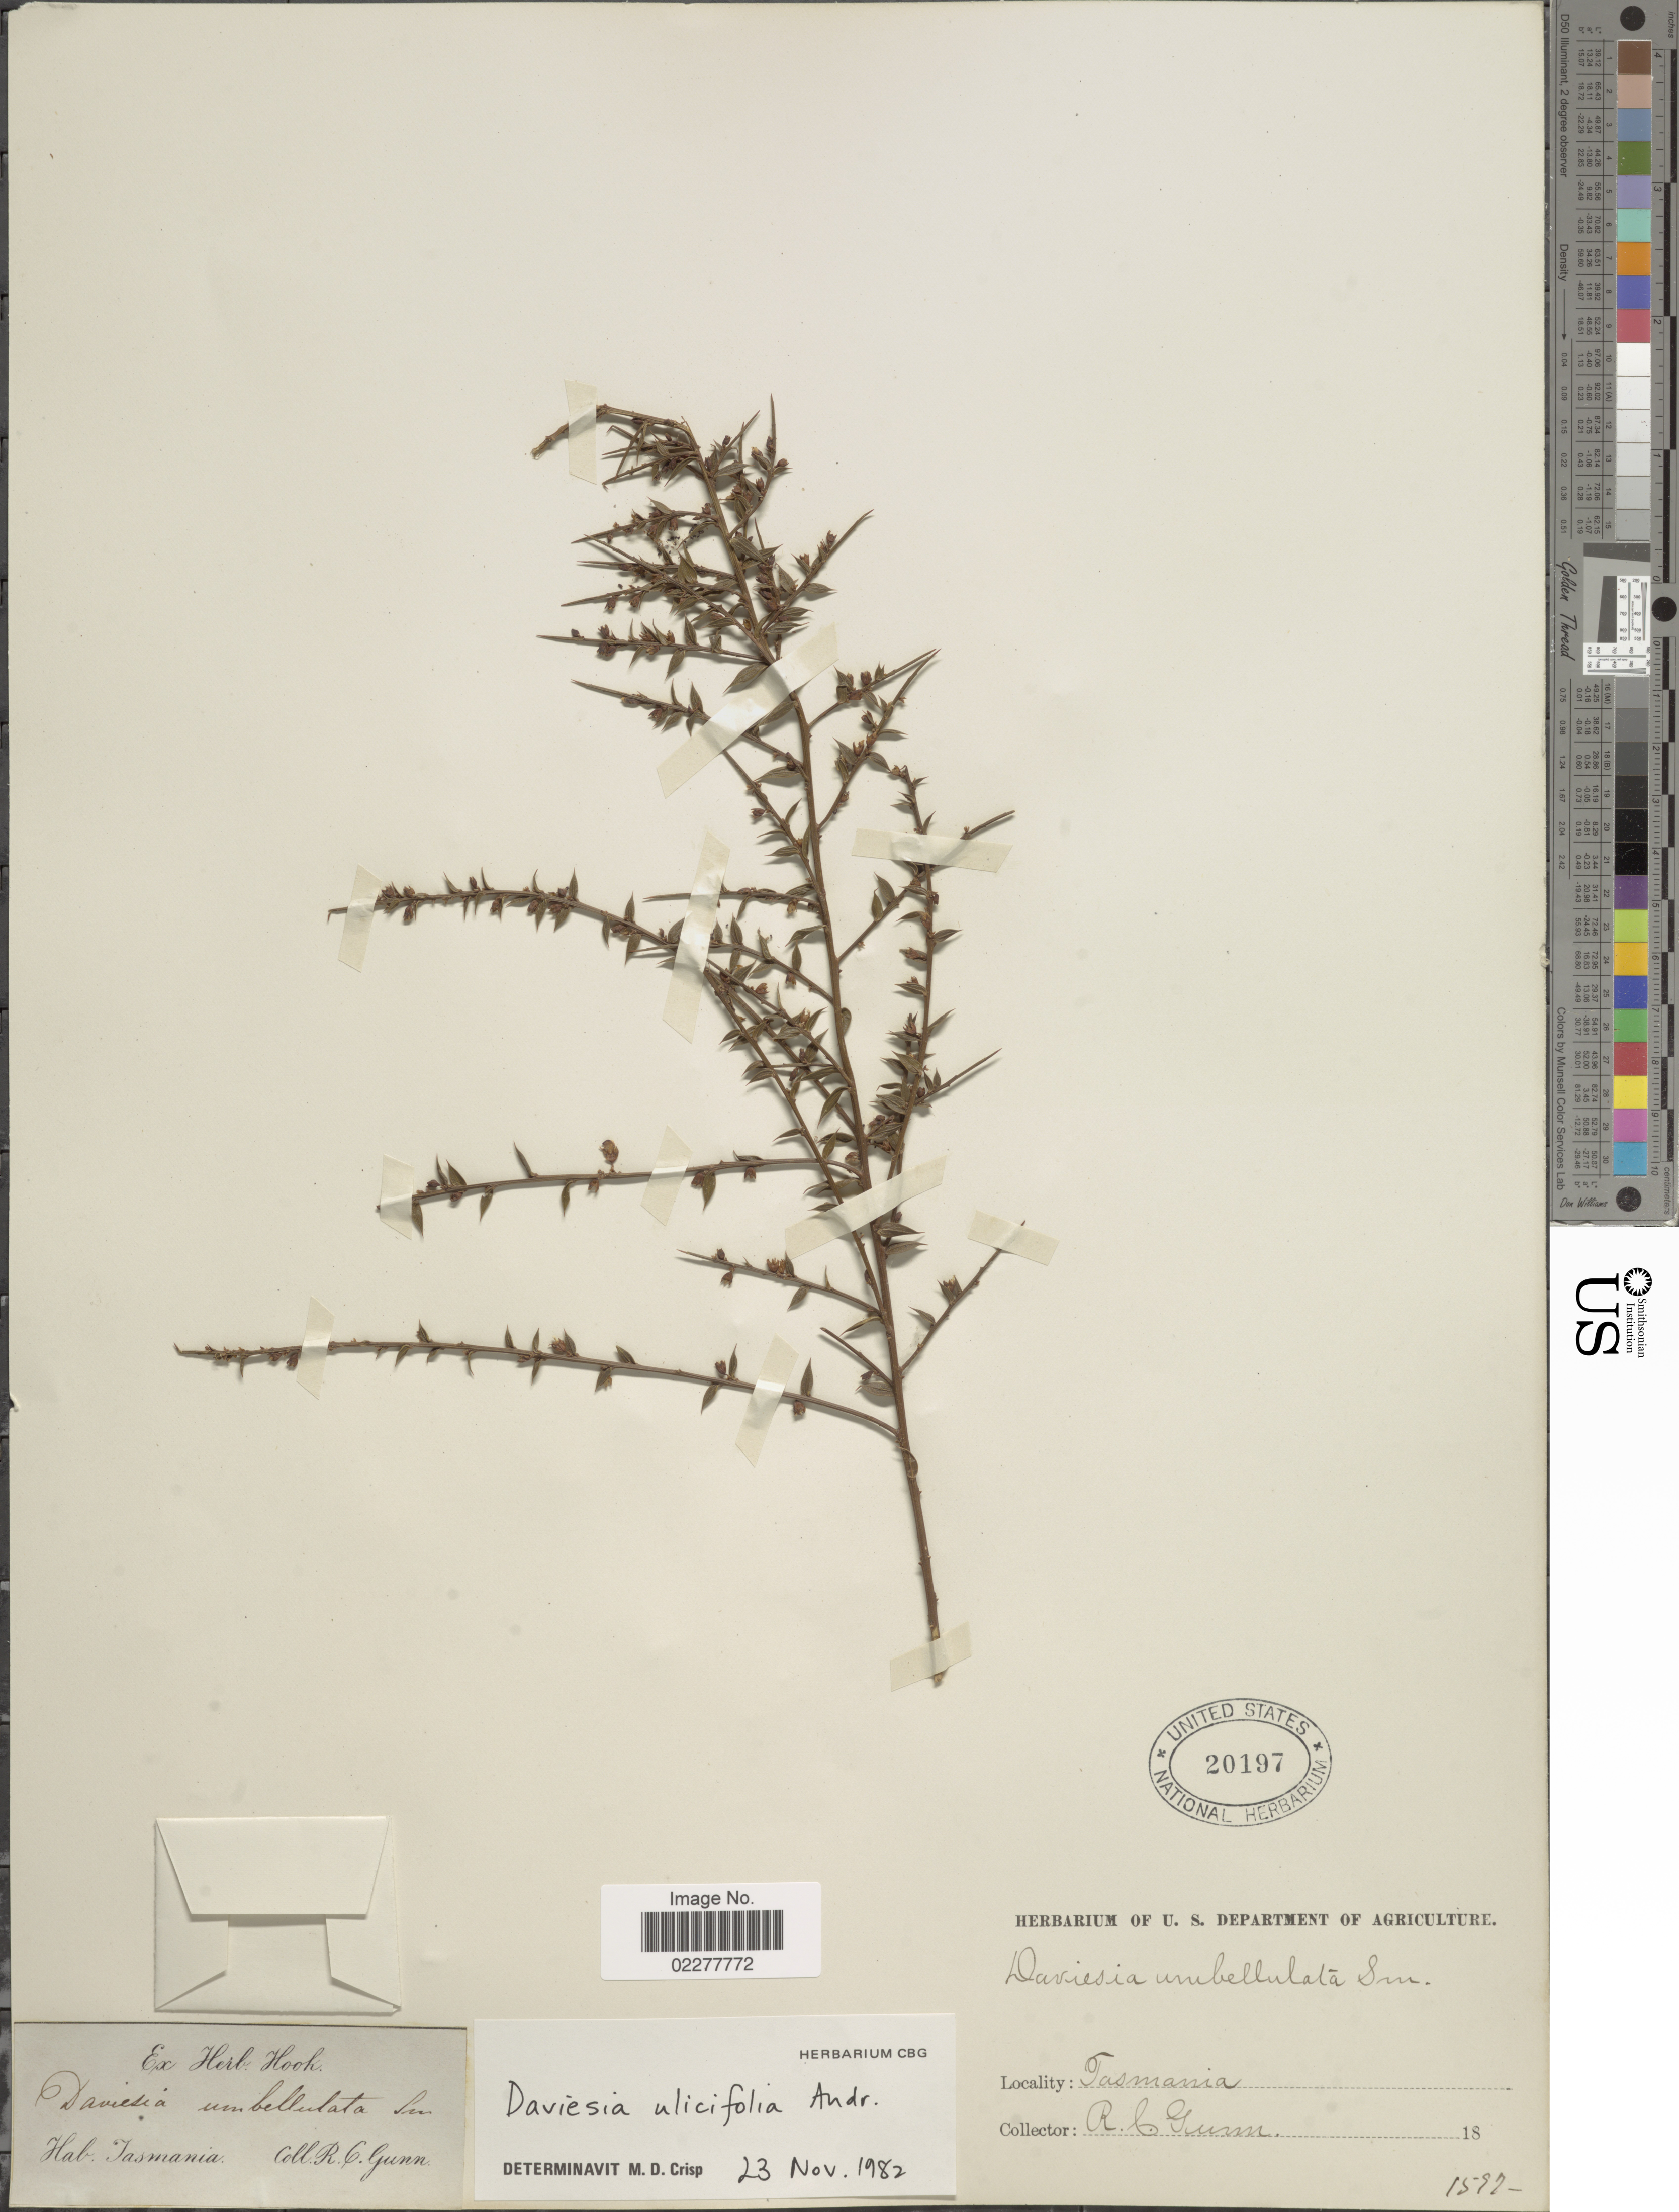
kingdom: Plantae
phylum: Tracheophyta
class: Magnoliopsida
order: Fabales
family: Fabaceae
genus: Daviesia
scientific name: Daviesia ulicifolia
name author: Andrews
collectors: R. Gunn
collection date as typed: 18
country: Australia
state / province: Tasmania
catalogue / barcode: US 20197